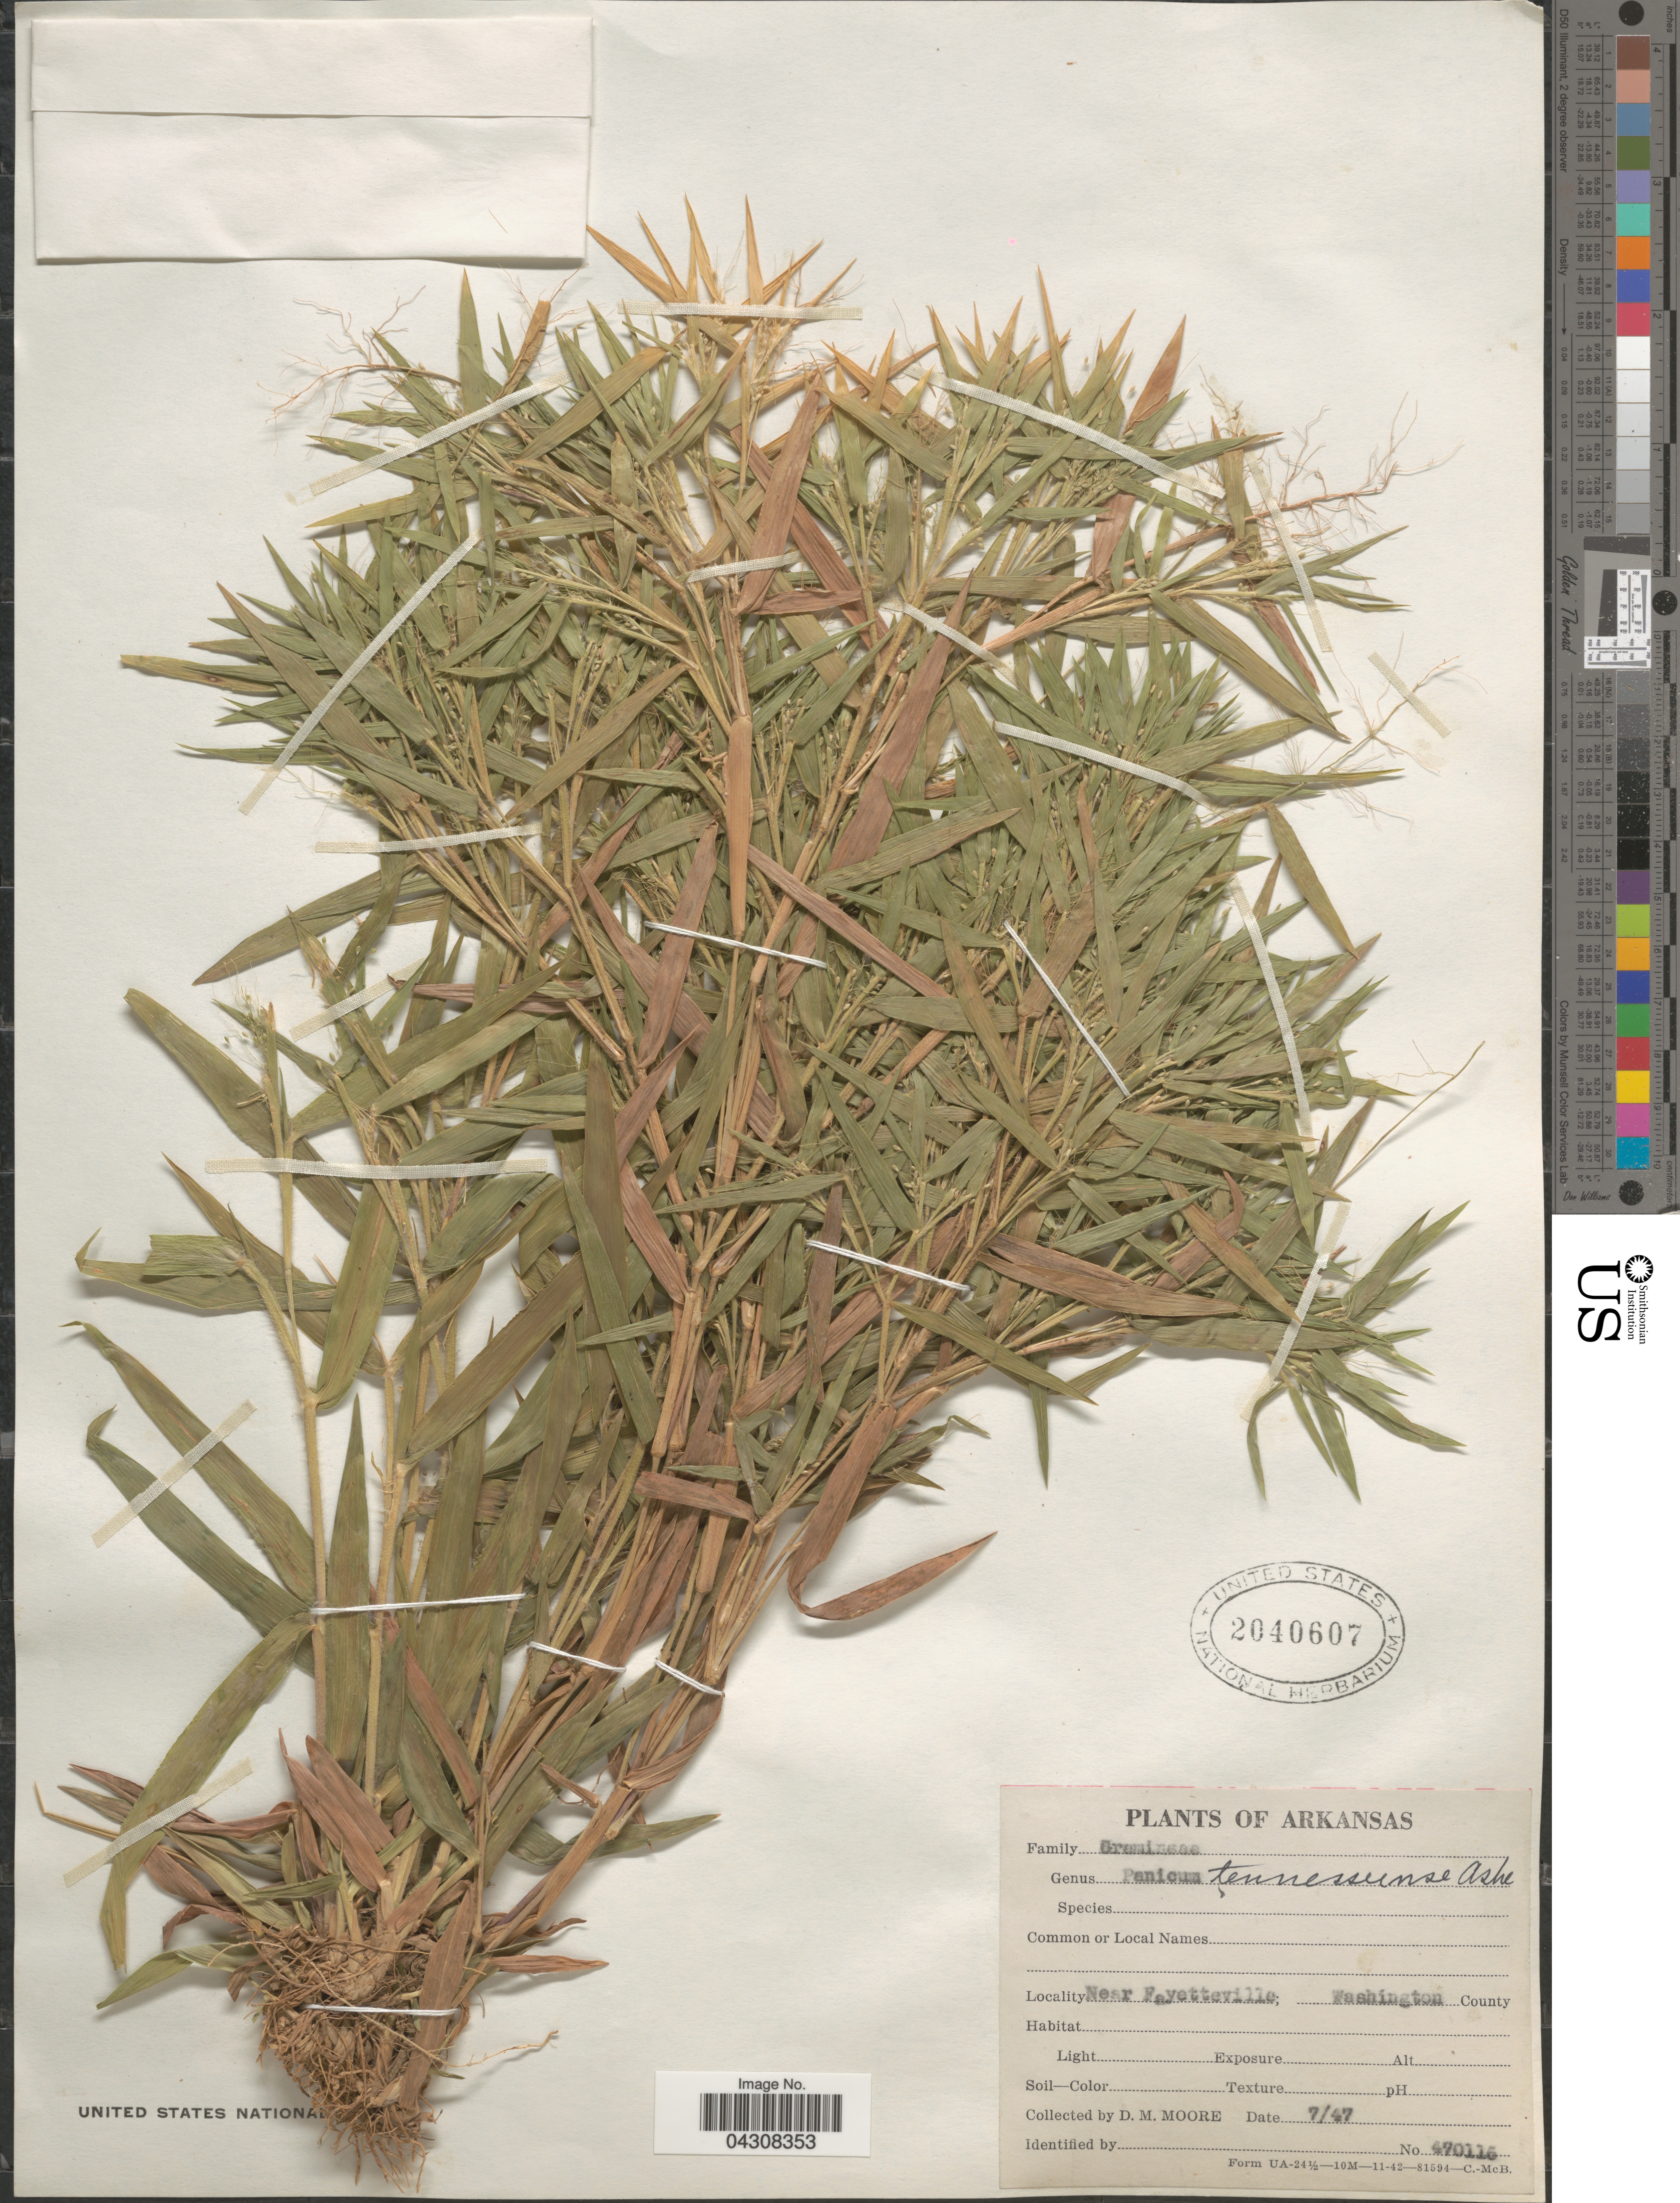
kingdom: Plantae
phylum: Tracheophyta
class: Liliopsida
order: Poales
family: Poaceae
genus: Dichanthelium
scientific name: Dichanthelium acuminatum var. acuminatum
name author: (Sw.) Gould & C.A. Clark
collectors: D. Moore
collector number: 470116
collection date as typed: Transcribed d/m/y: /7/47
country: United States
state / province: Arkansas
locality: Near Fayetteville, Washington County.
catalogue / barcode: US 2040607